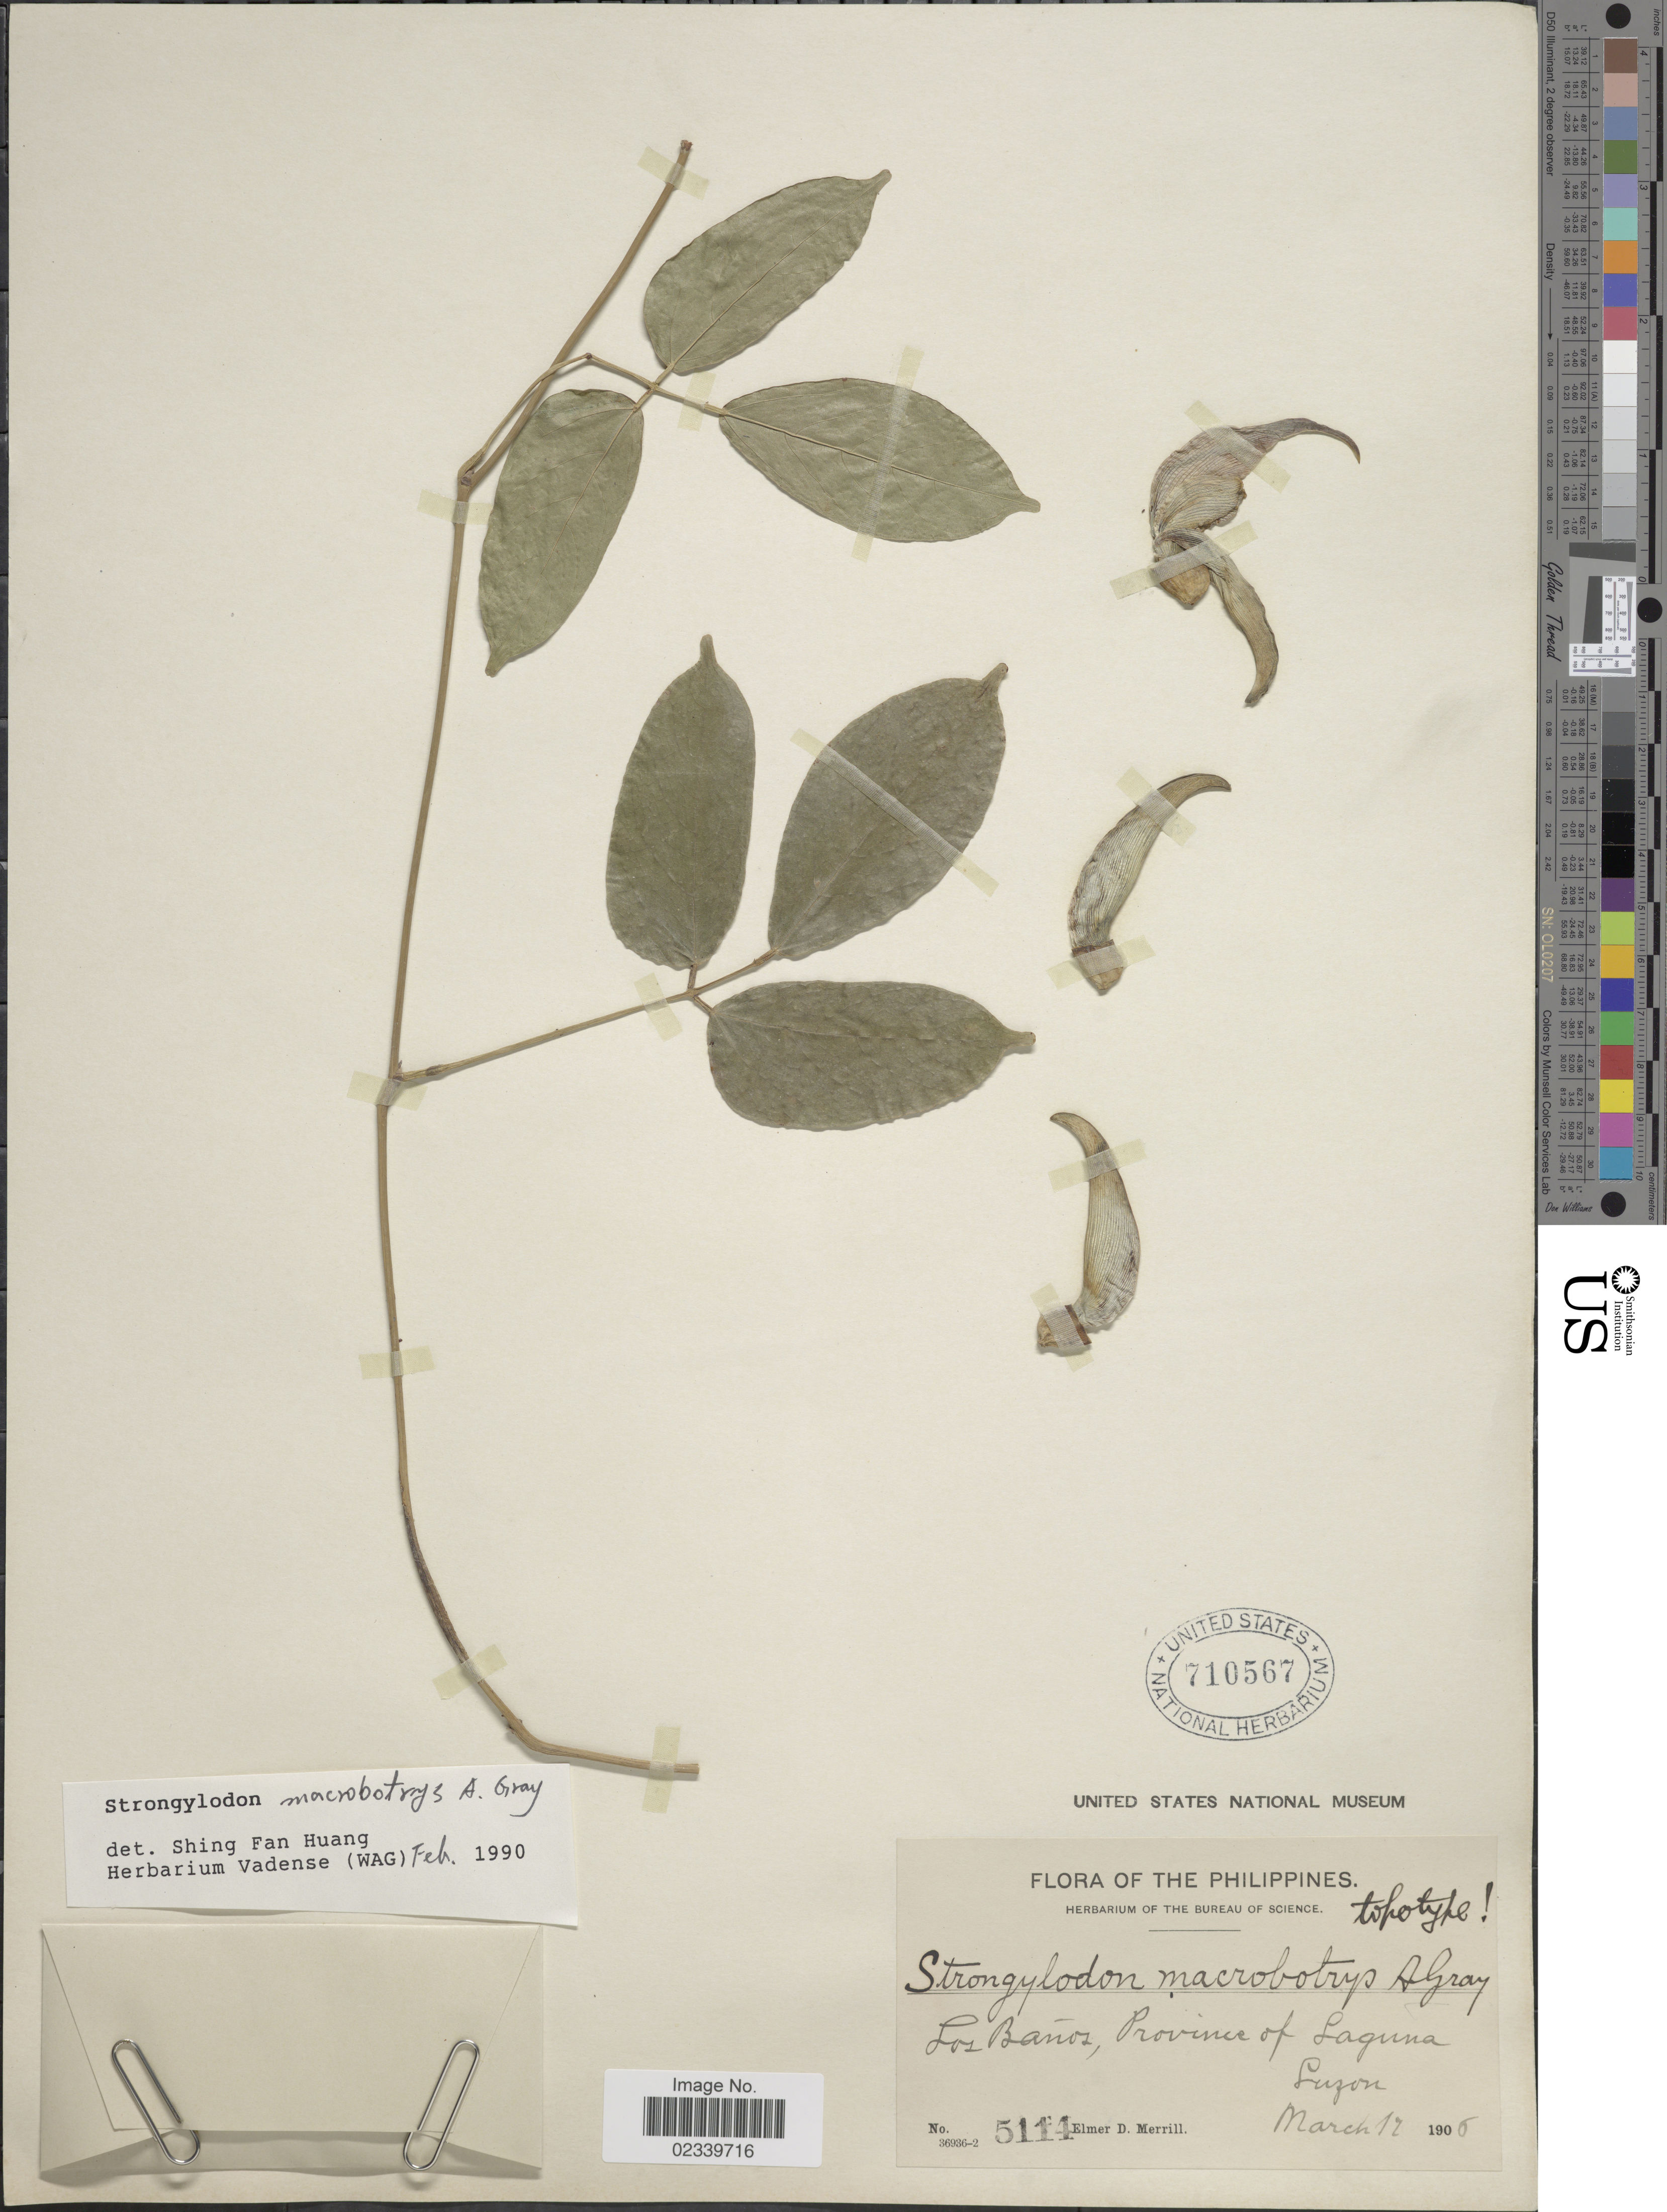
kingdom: Plantae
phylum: Tracheophyta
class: Magnoliopsida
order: Fabales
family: Fabaceae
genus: Strongylodon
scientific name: Strongylodon macrobotrys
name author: A. Gray in Wilkes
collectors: E. D. Merrill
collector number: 5114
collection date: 1906-03-12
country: Philippines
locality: Los Banos, Province of Laguna, Luzon.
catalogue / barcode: US 710567